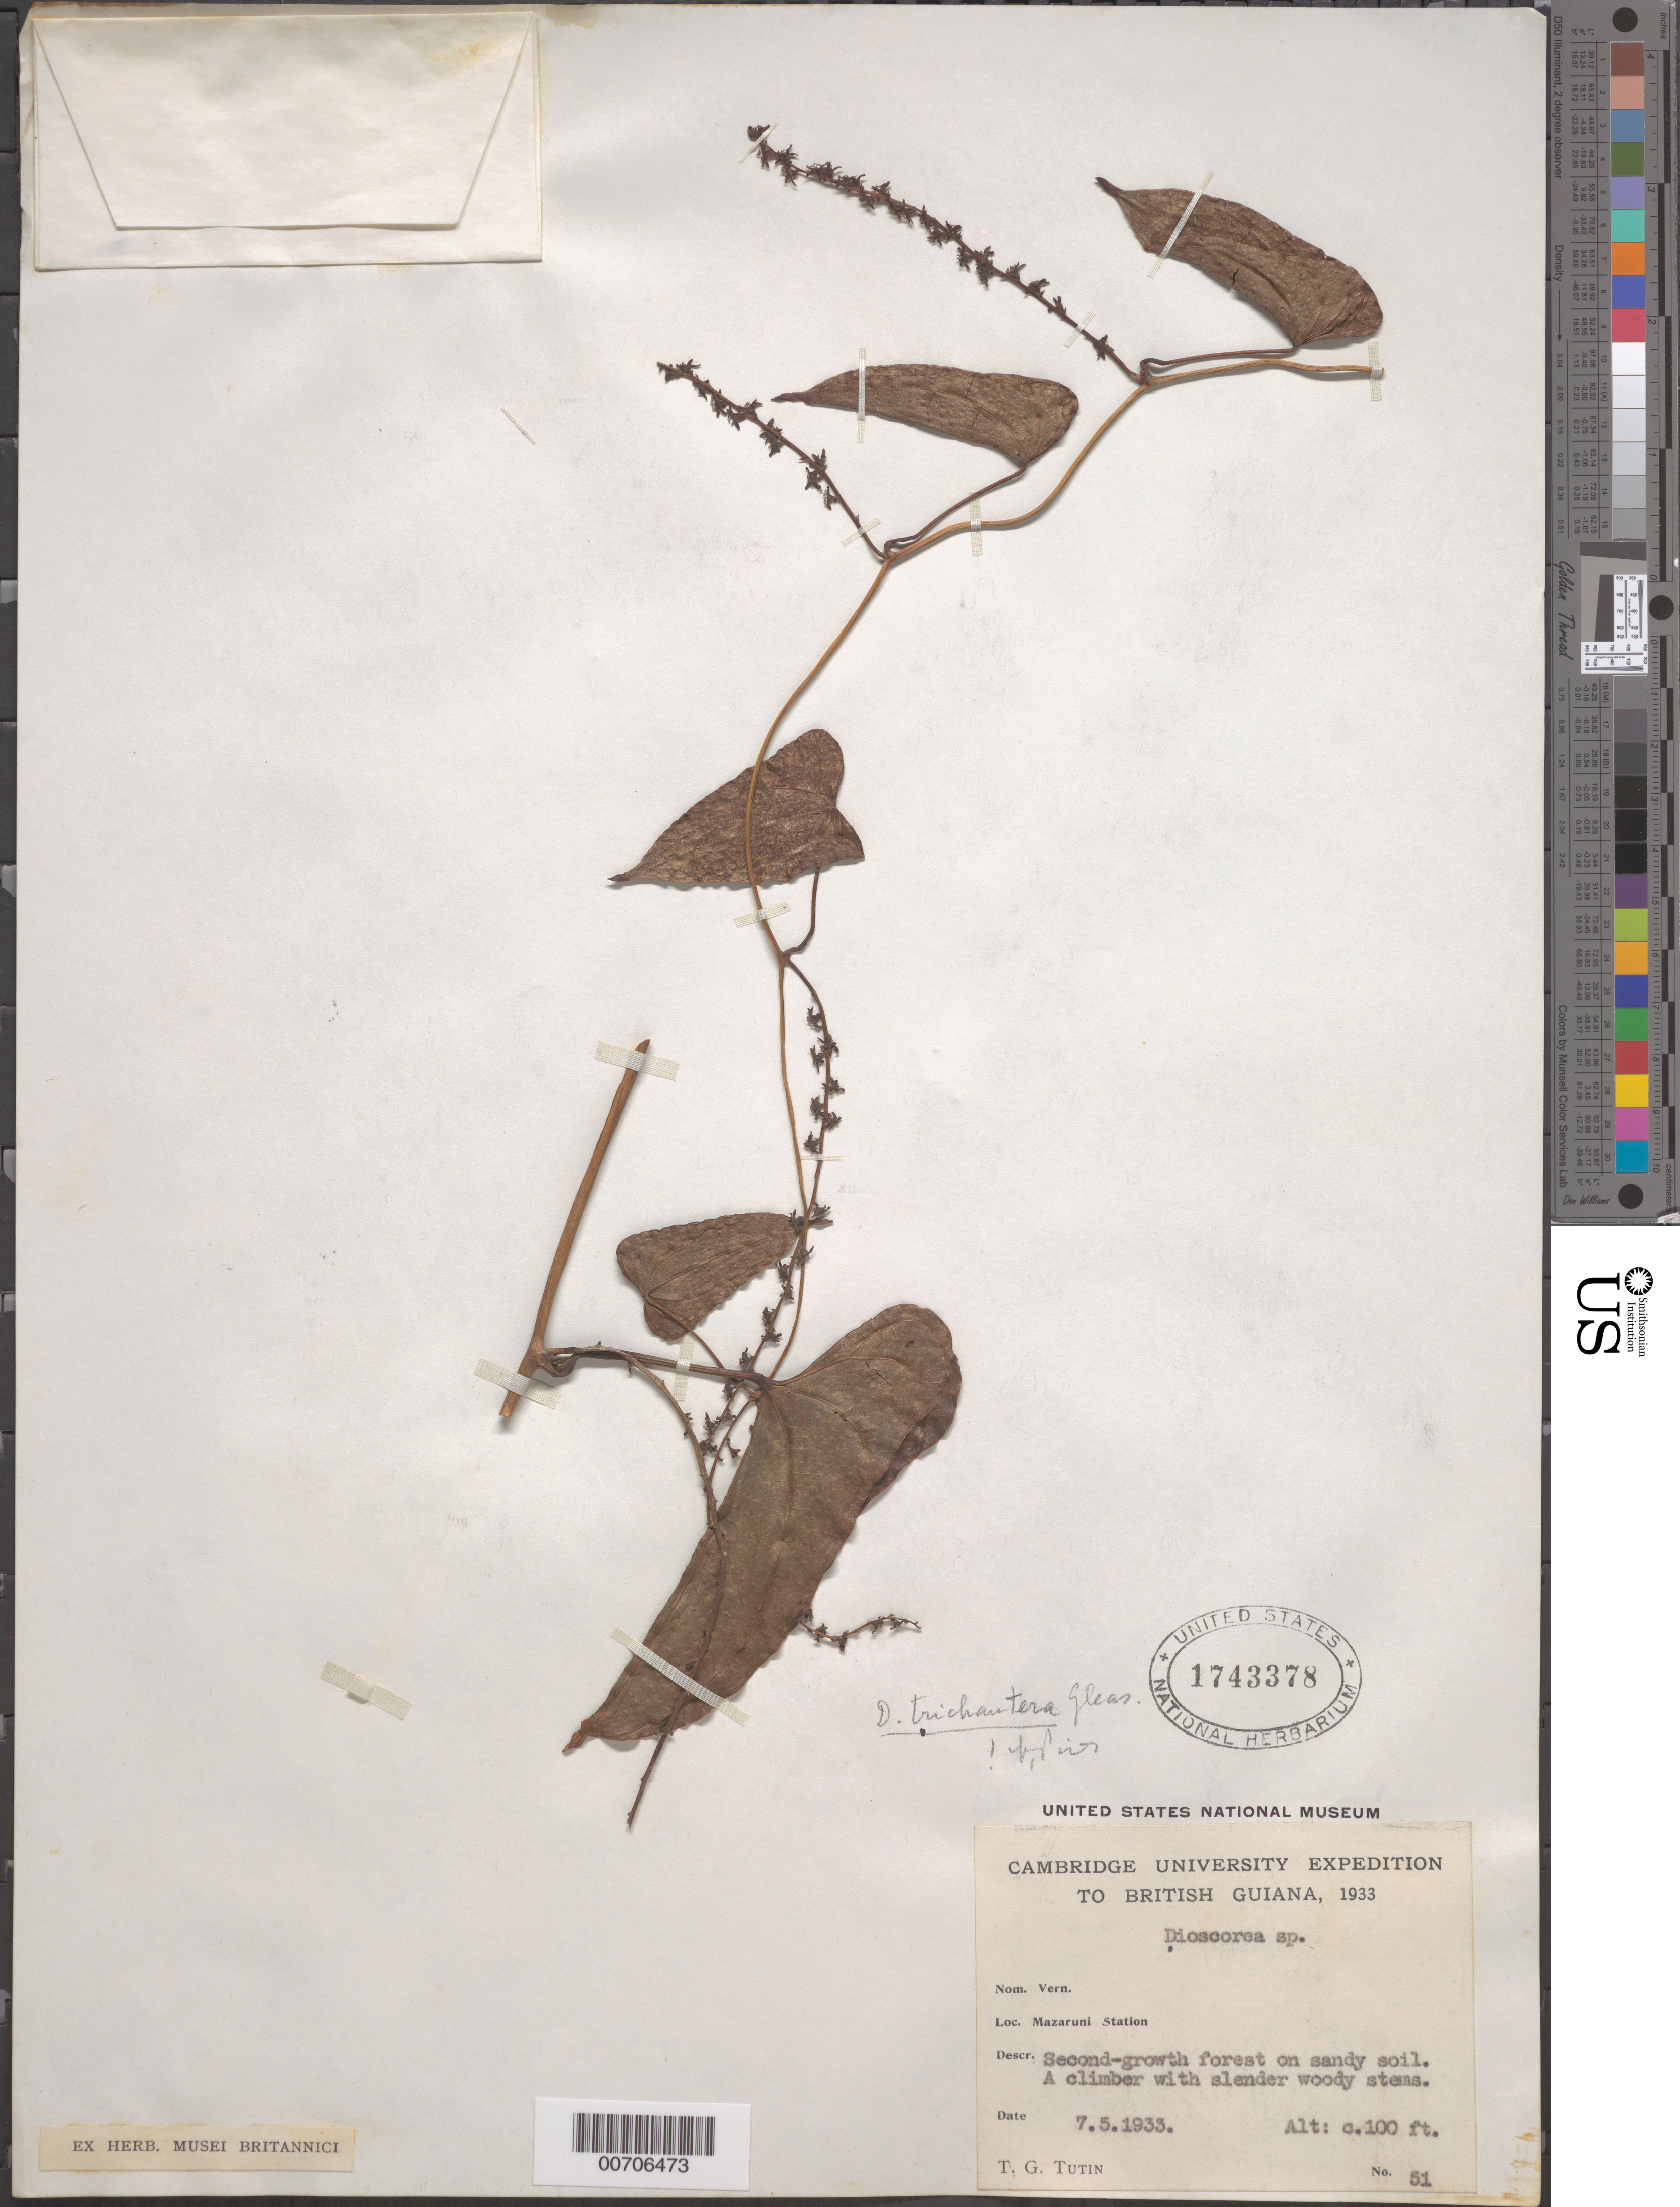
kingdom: Plantae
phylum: Tracheophyta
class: Liliopsida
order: Dioscoreales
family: Dioscoreaceae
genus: Dioscorea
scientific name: Dioscorea trichanthera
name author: Gleason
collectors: T. G. Tutin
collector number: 51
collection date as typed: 7-May-33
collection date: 1933-05-07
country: Guyana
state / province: Cuyuni-Mazaruni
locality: Mazaruni Station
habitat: Second growth forest on sandy soil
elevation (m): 30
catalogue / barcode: US 1743378